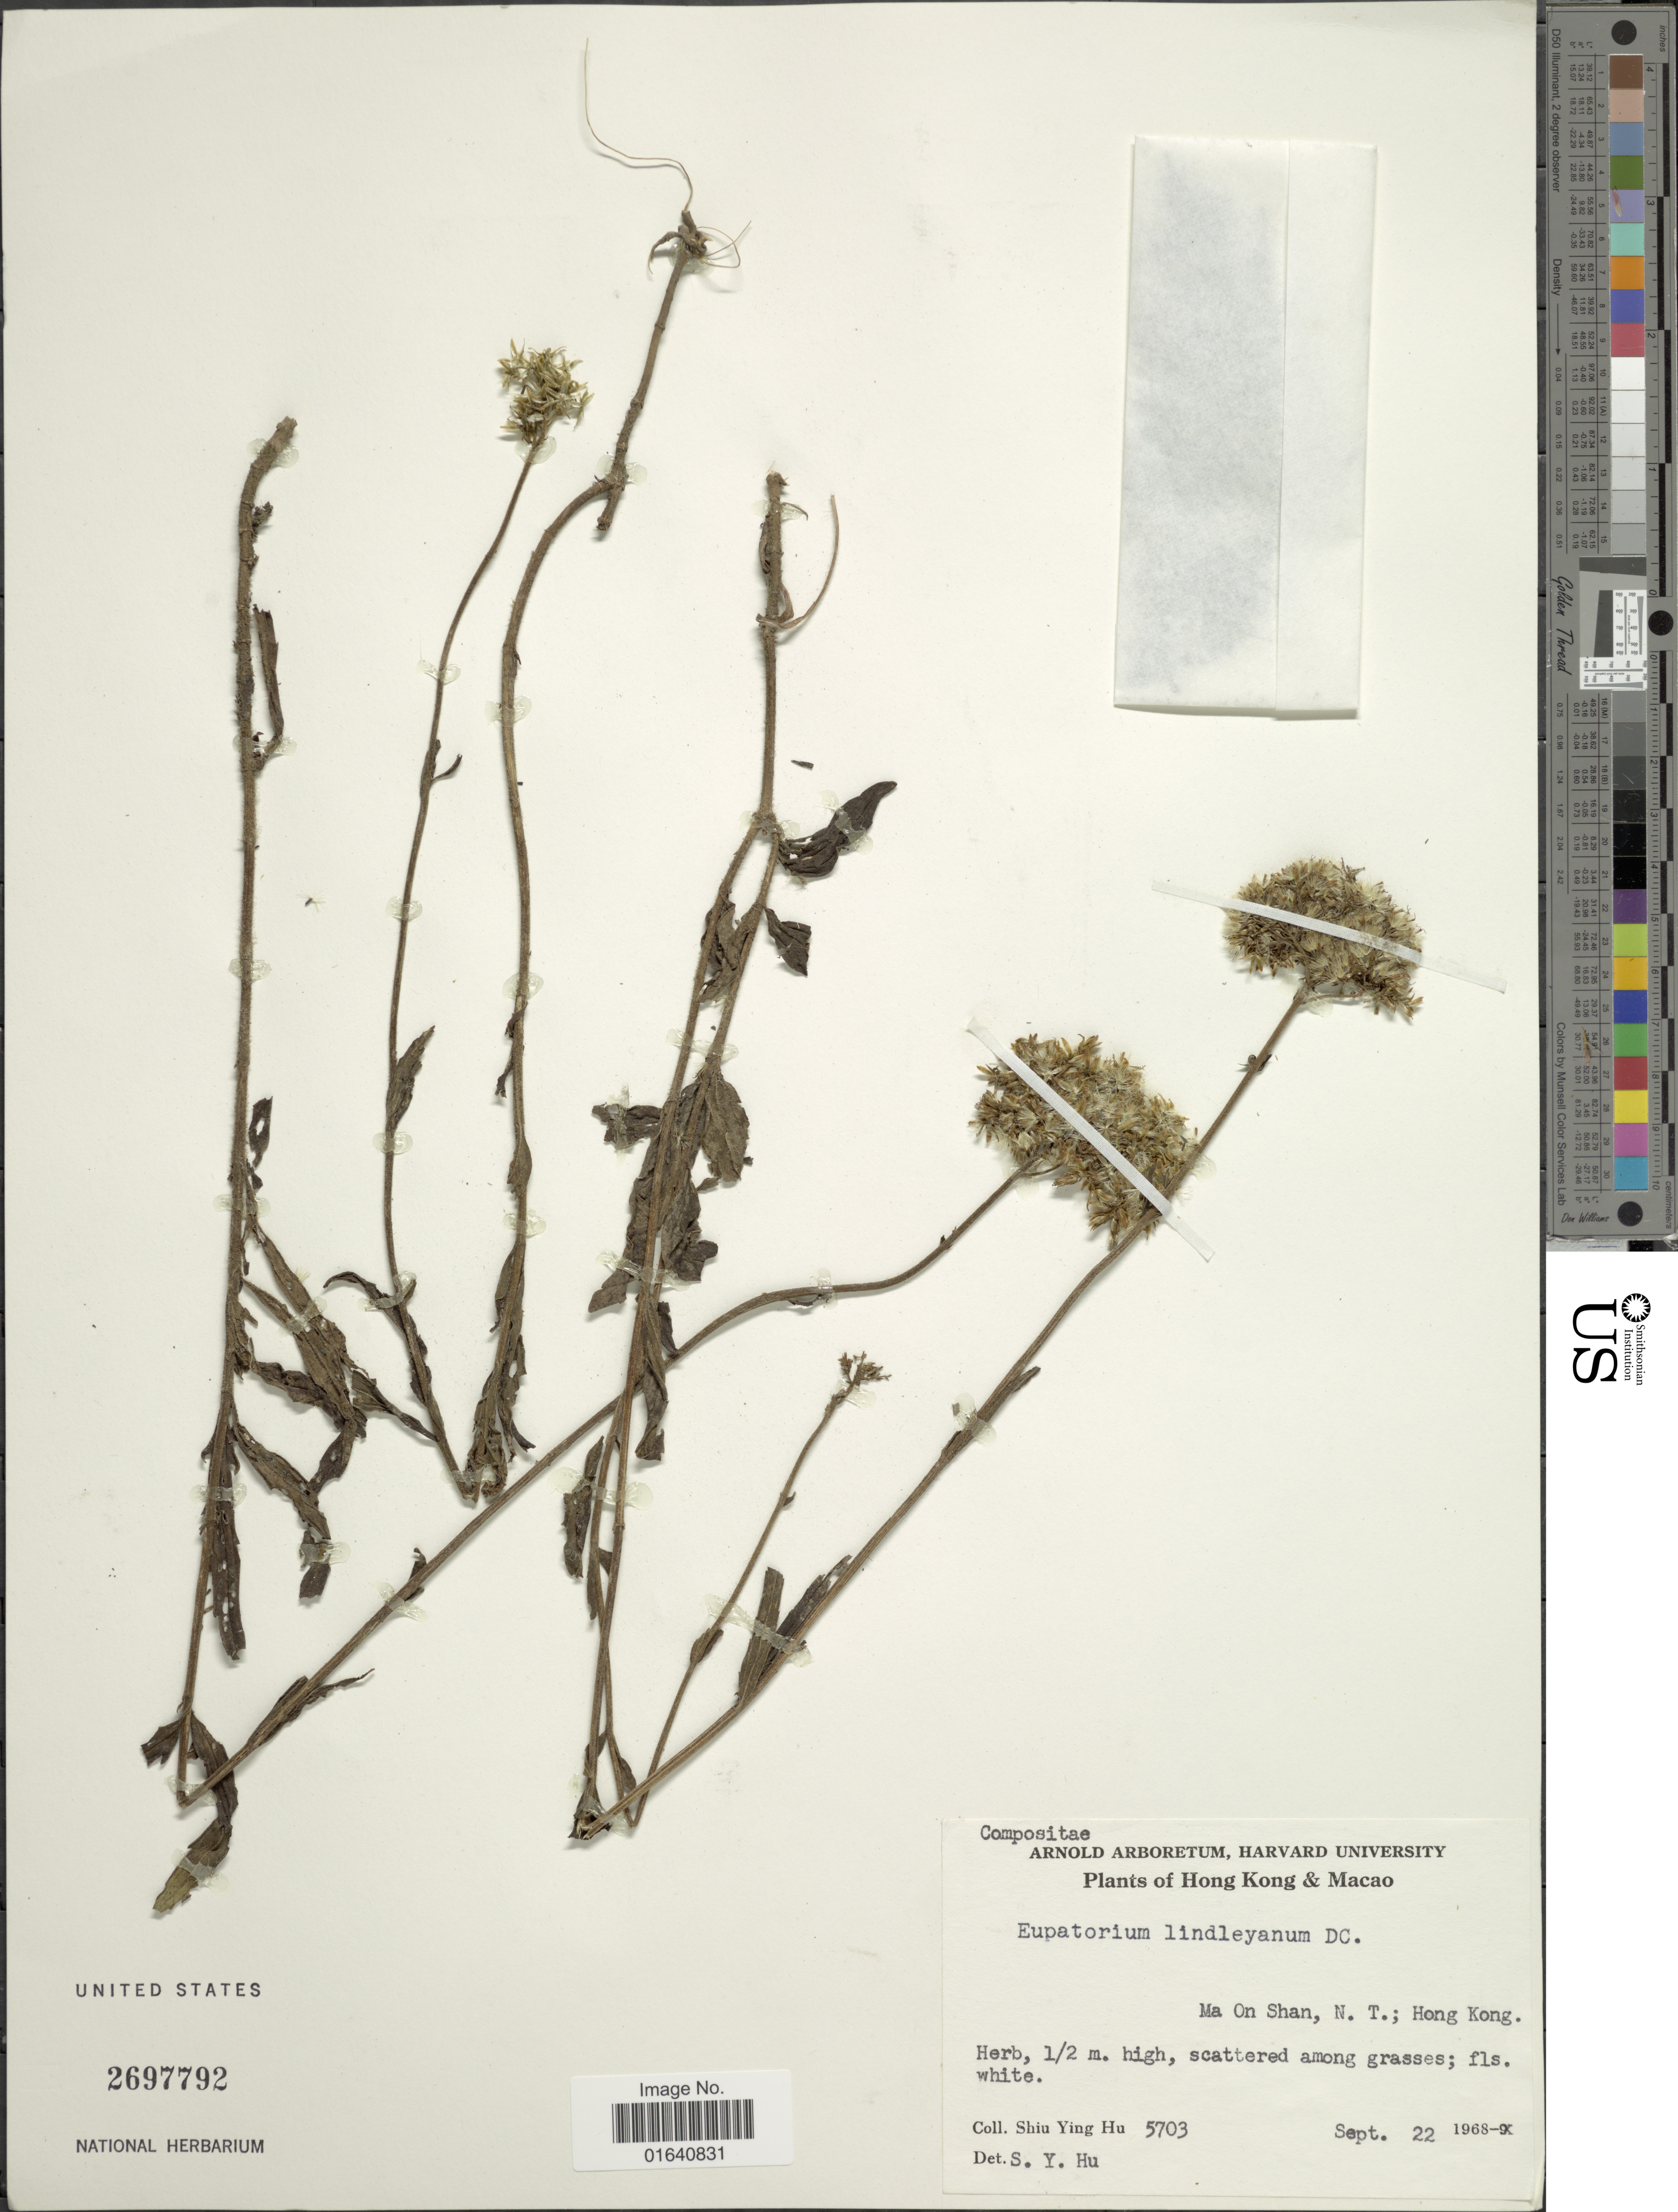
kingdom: Plantae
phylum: Tracheophyta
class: Magnoliopsida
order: Asterales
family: Asteraceae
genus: Eupatorium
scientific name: Eupatorium lindleyanum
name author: DC.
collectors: S. Y. Hu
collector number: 5703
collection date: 1968-09-22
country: China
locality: Hong Kong & Macao, Ma Om Shan, N.T.;Hong Kong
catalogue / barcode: US 2697792